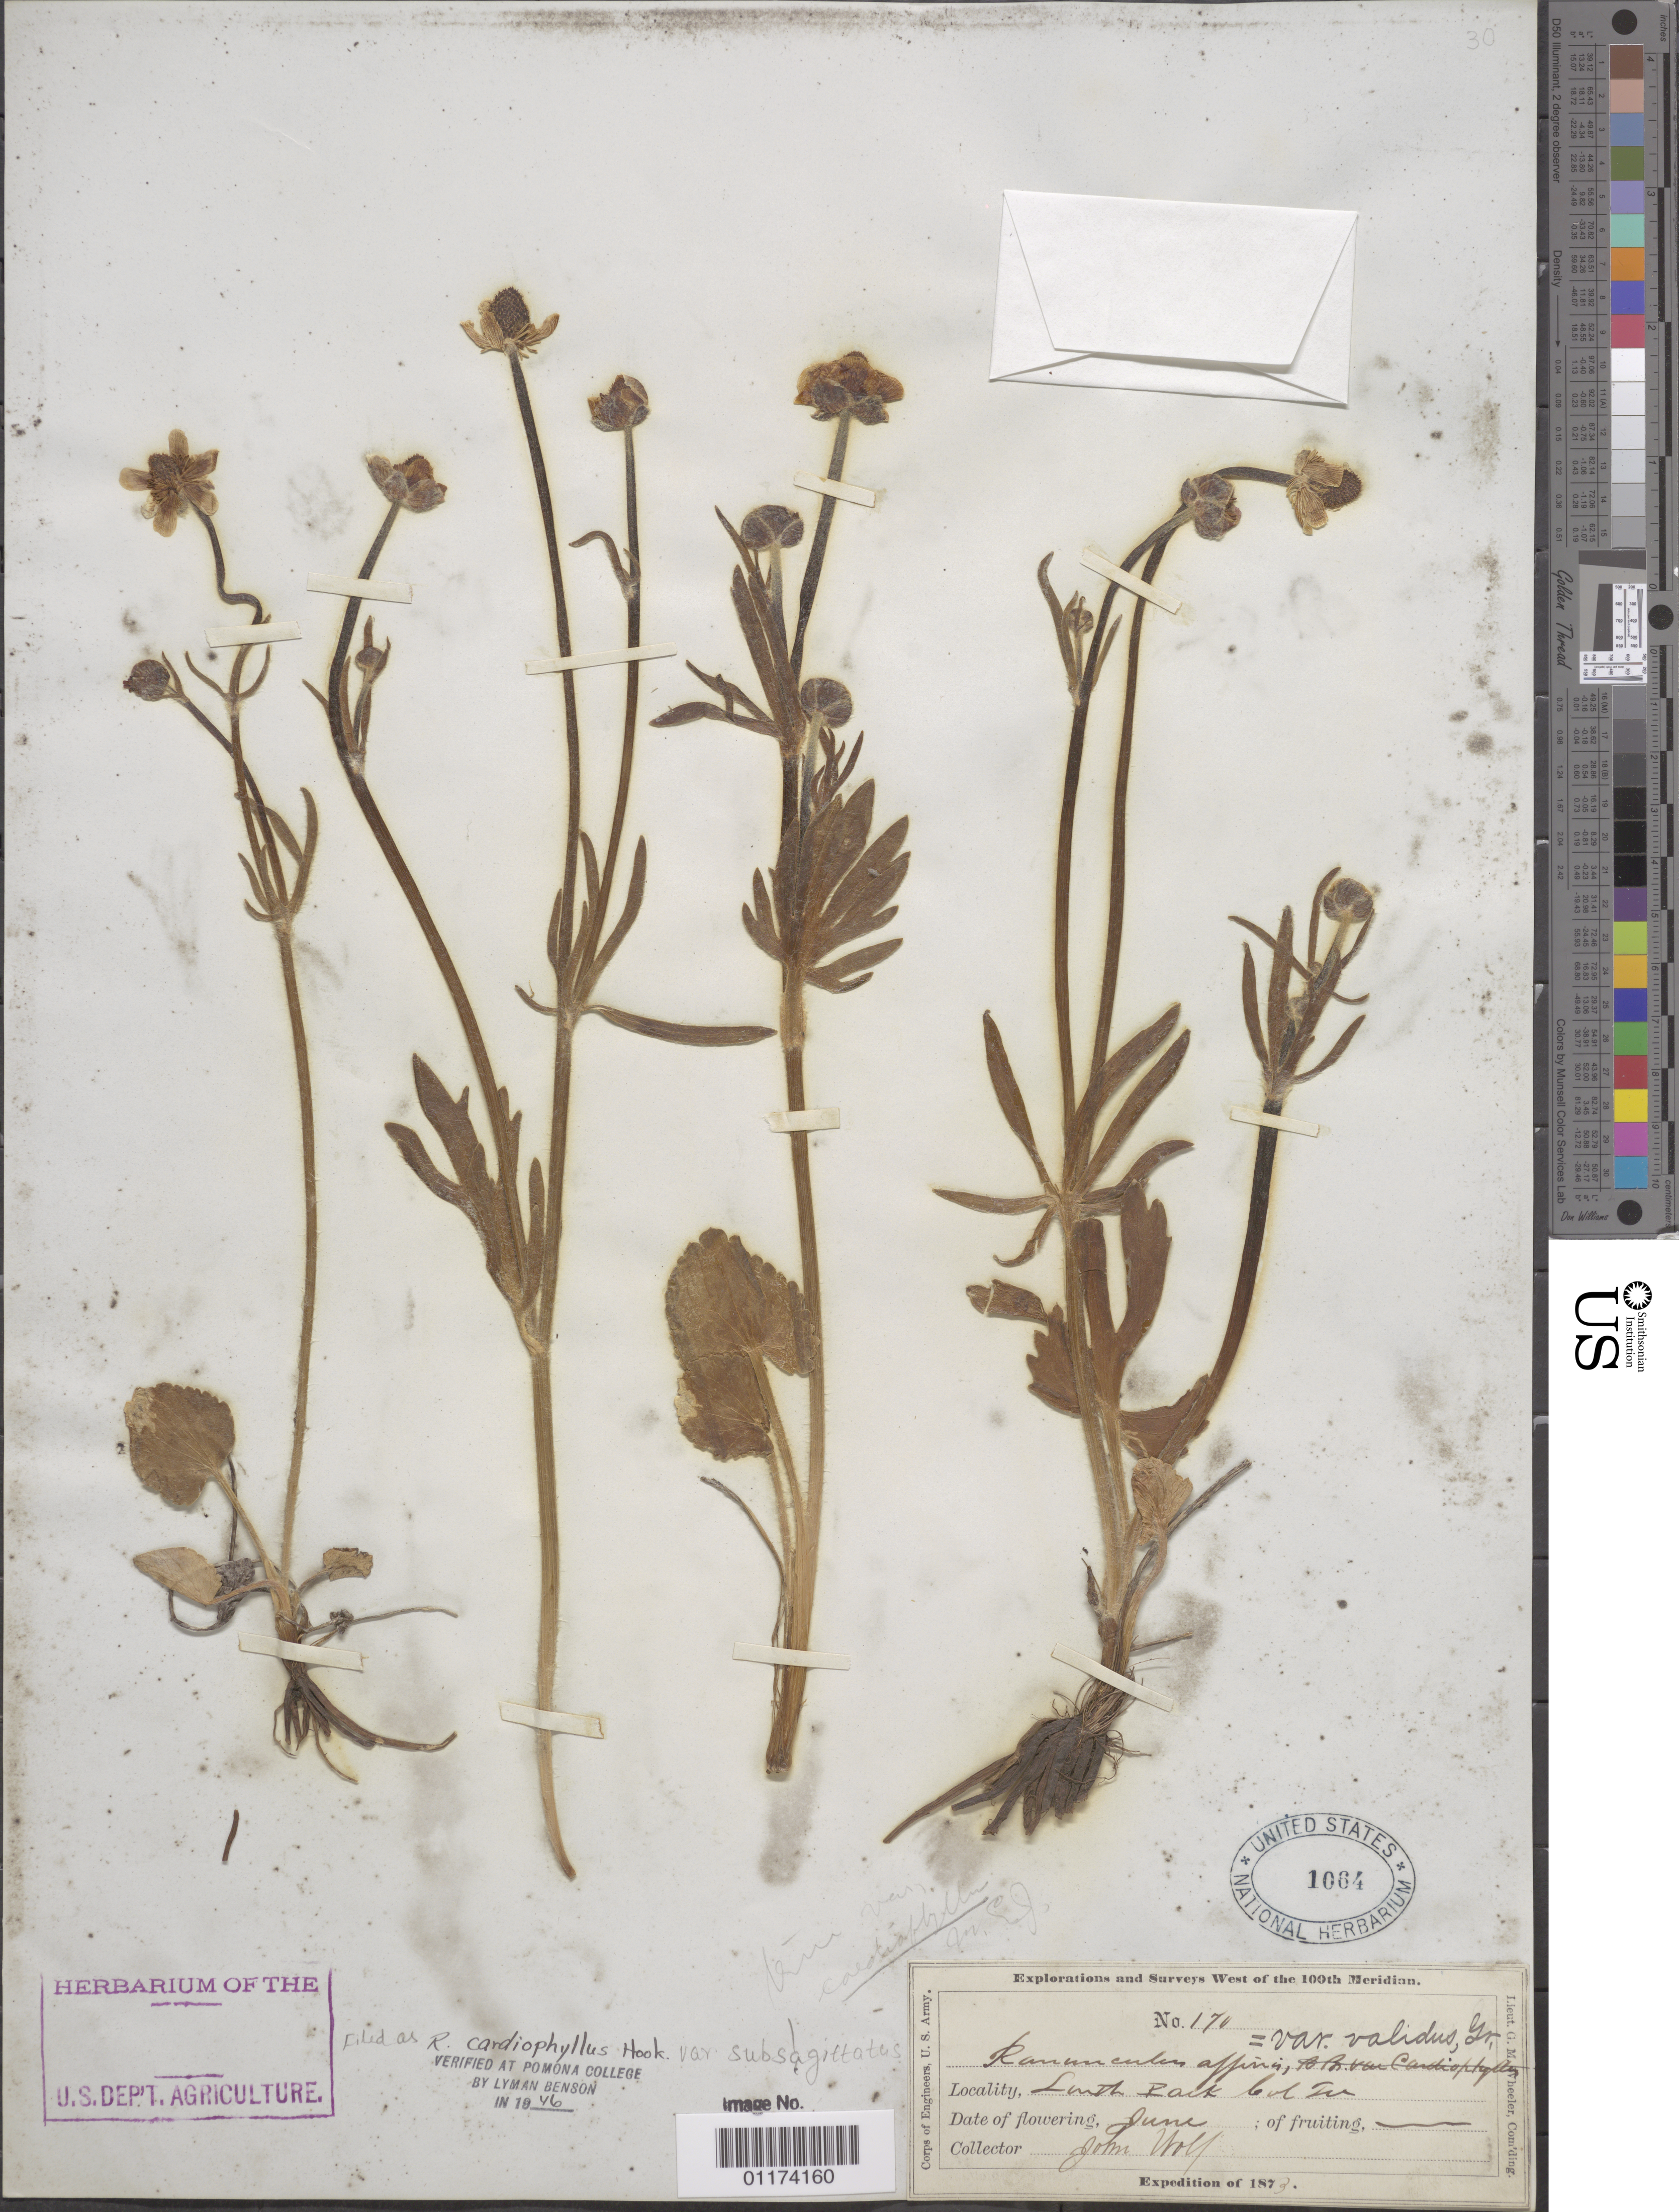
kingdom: Plantae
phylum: Tracheophyta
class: Magnoliopsida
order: Ranunculales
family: Ranunculaceae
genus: Ranunculus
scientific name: Ranunculus cardiophyllus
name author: Hook.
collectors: J. Wolf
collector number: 170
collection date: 1873-07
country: United States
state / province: Colorado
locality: South Park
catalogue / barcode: US 1064